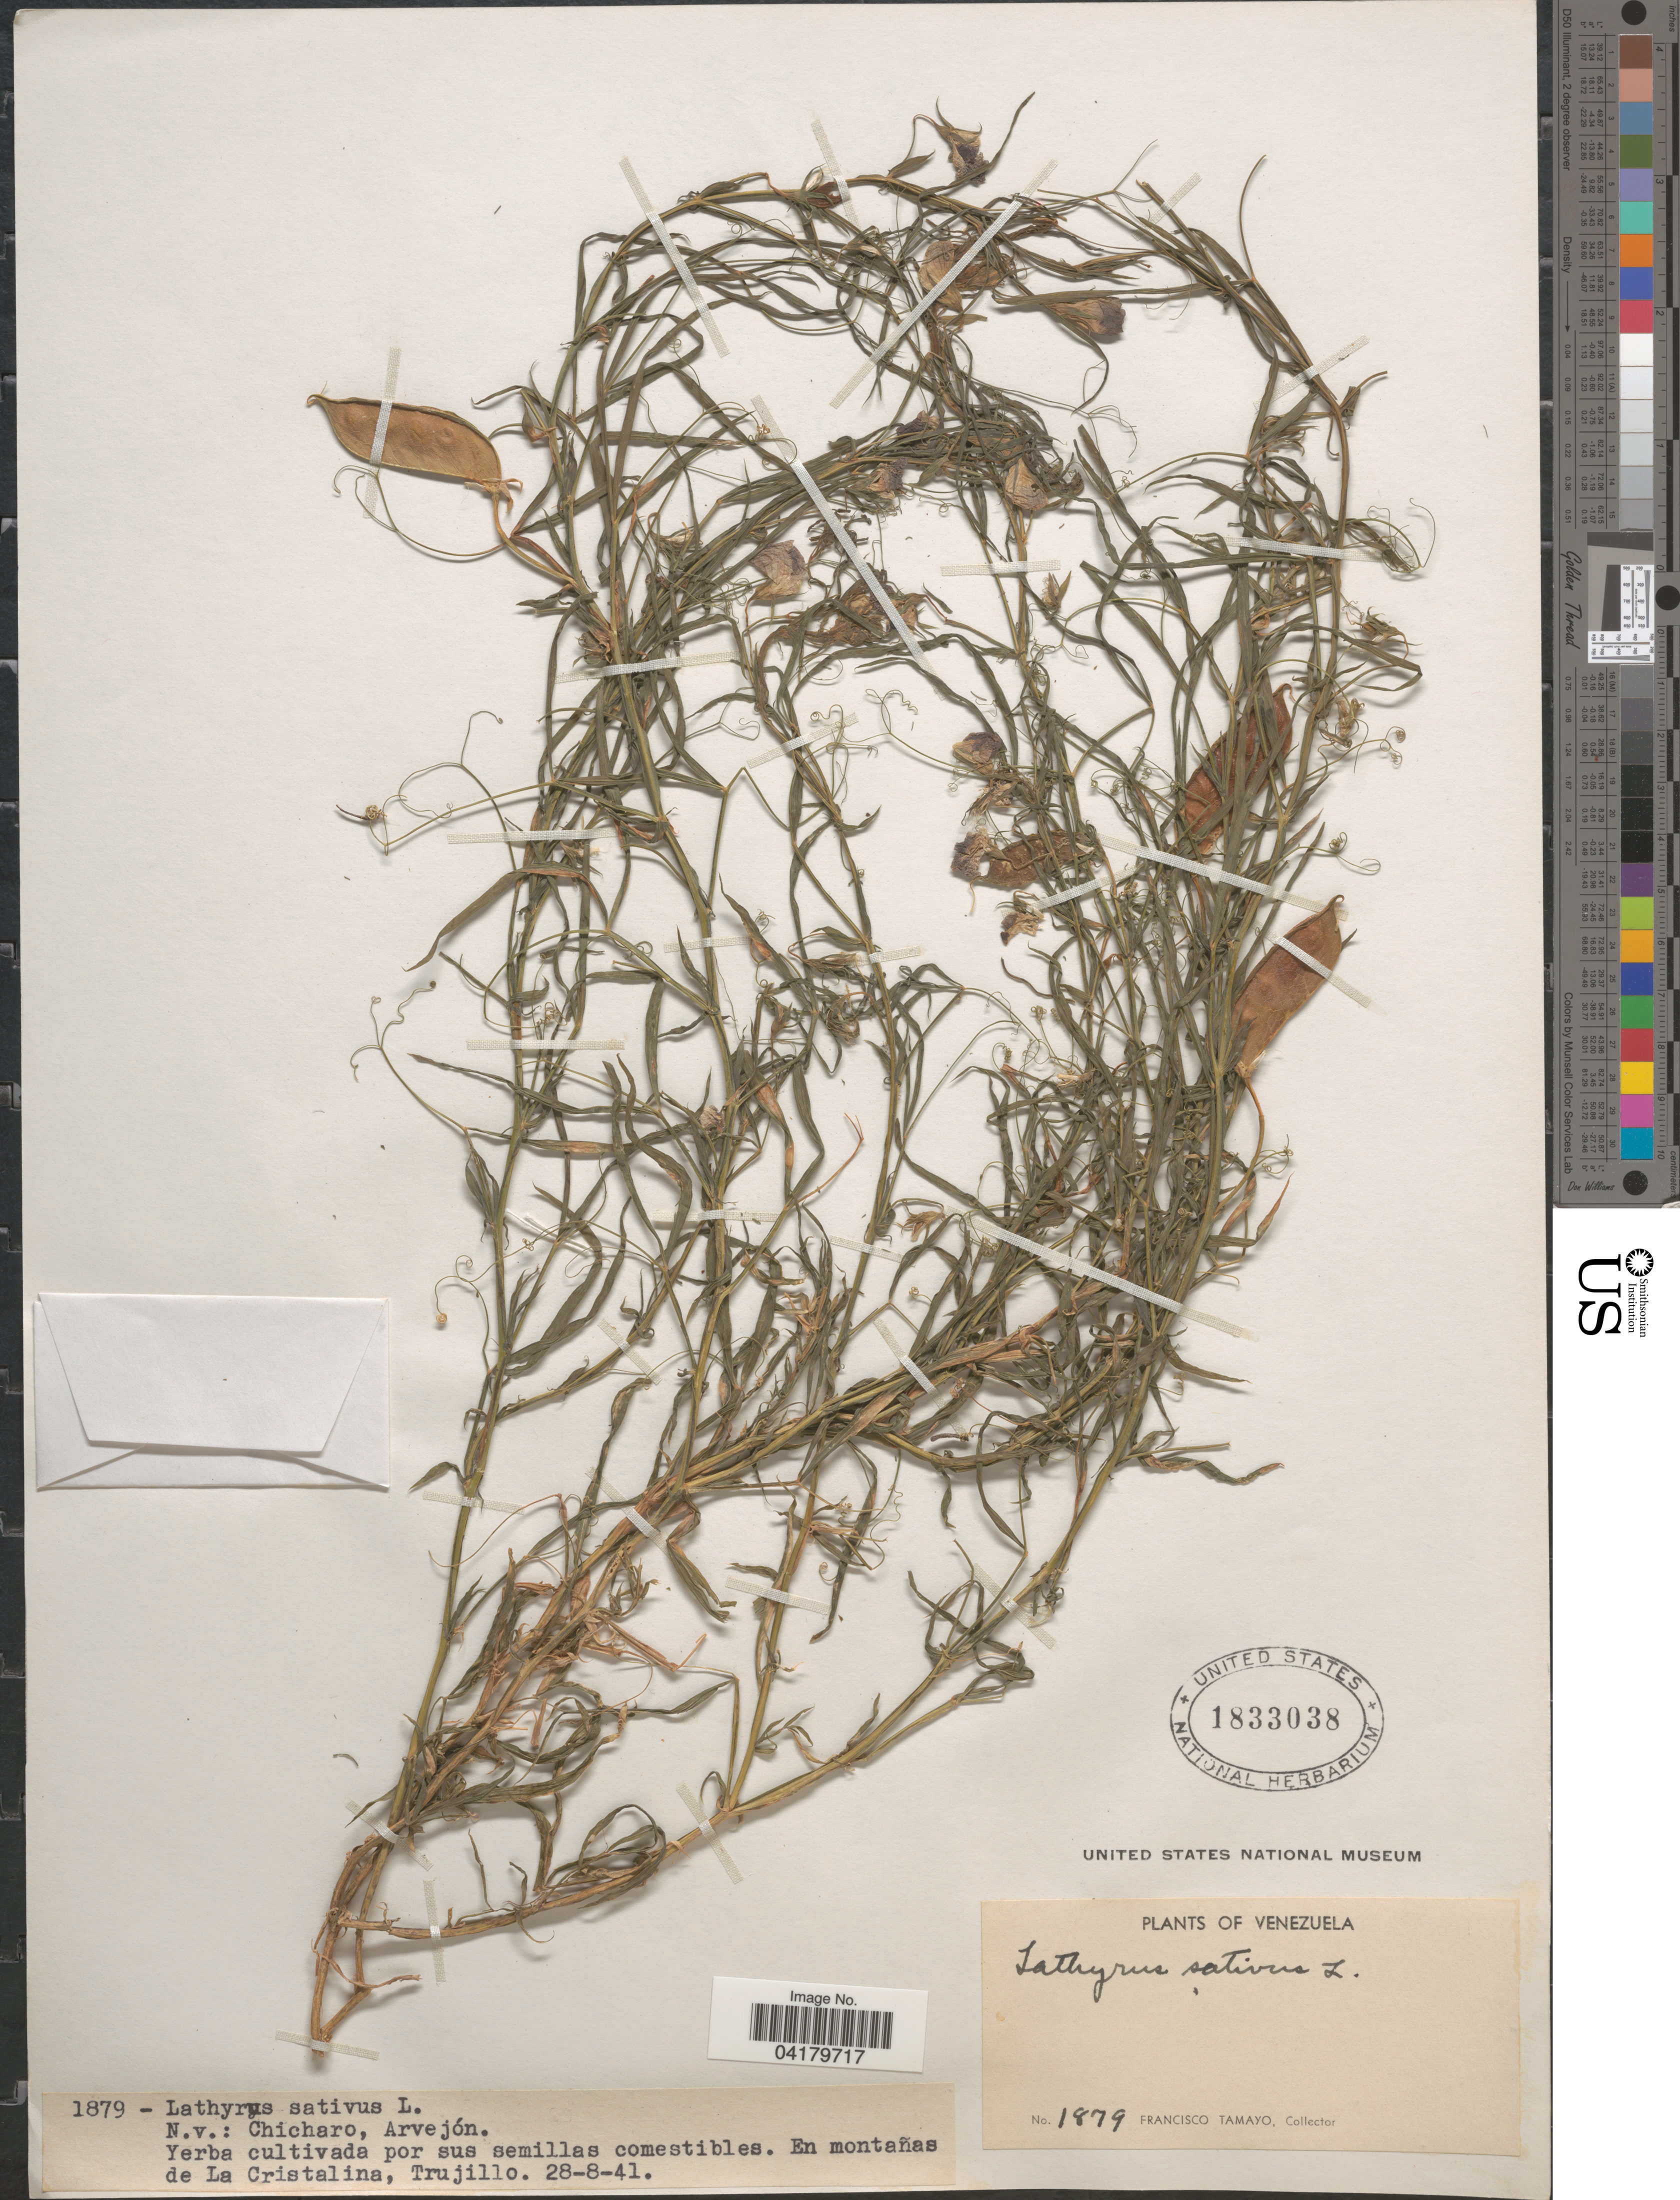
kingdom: Plantae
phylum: Tracheophyta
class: Magnoliopsida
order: Fabales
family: Fabaceae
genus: Lathyrus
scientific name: Lathyrus sativus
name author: L.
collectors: F. Tamayo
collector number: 1879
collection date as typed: Transcribed d/m/y: 28/8/41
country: Venezuela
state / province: Trujillo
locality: N.v.: Chicharo, Arvejón. En montañas de La Cristalina.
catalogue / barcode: US 1833038